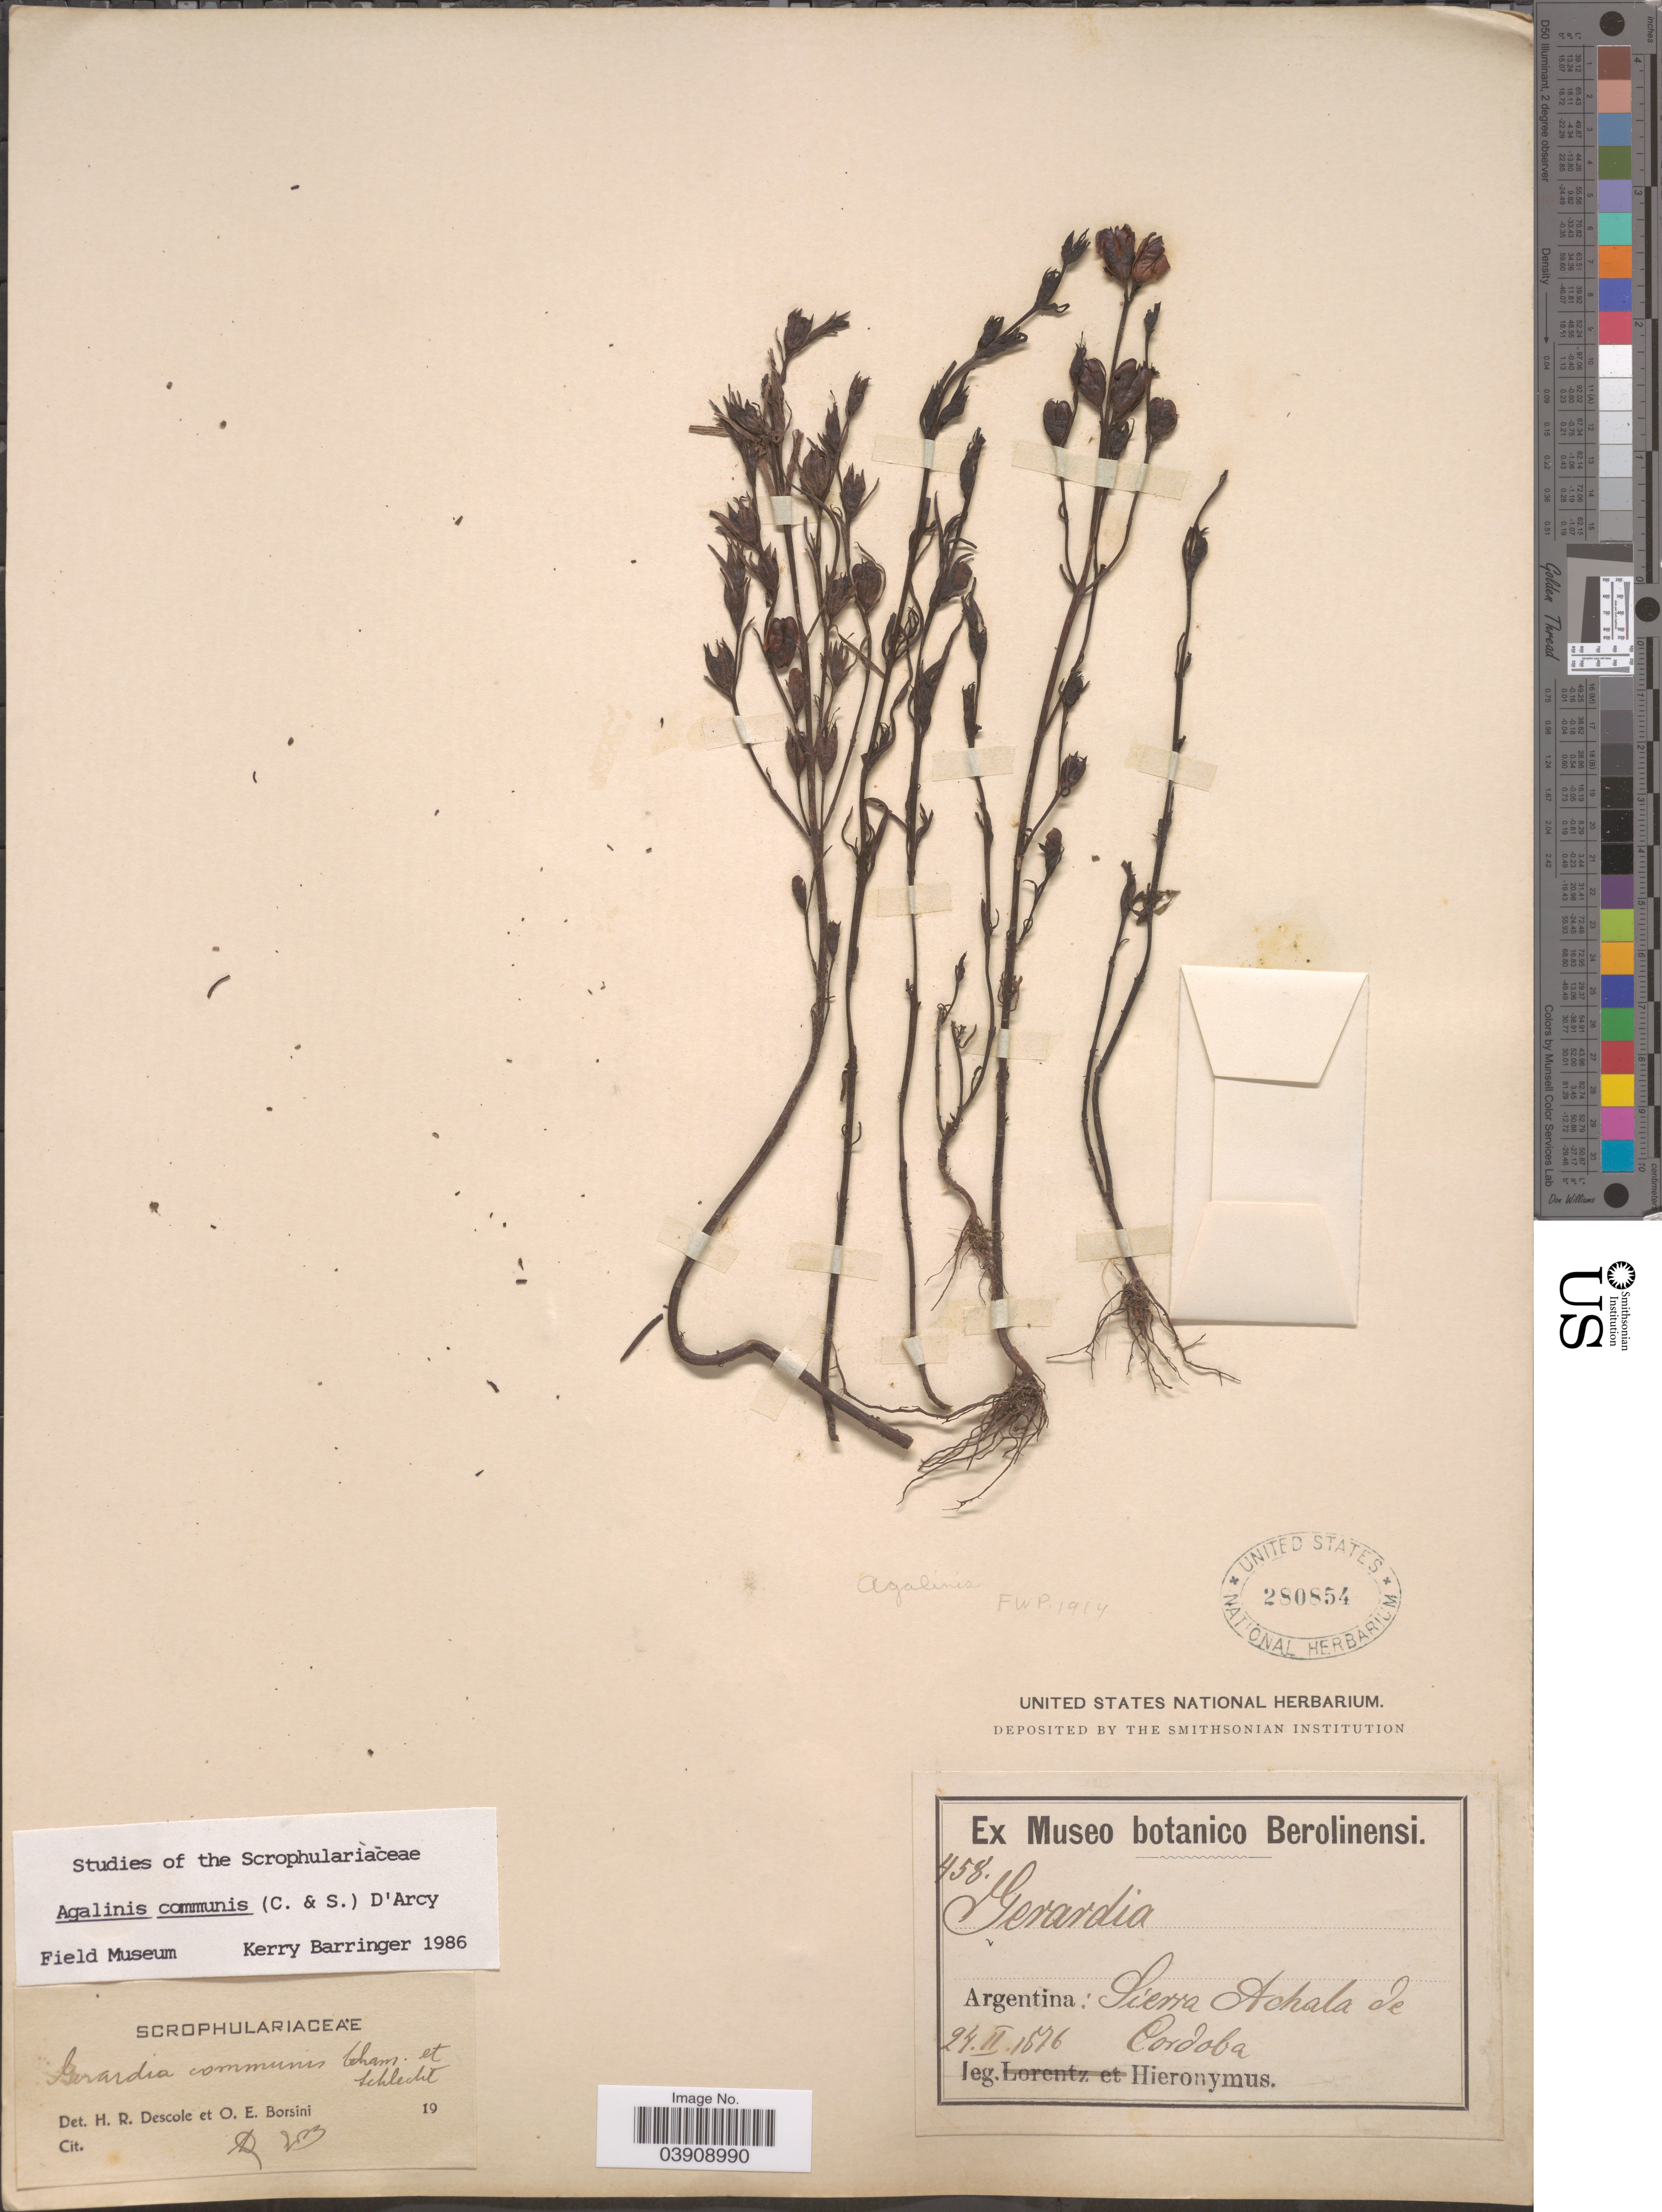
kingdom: Plantae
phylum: Tracheophyta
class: Magnoliopsida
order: Lamiales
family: Orobanchaceae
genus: Agalinis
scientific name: Agalinis communis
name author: (Cham. & Schltdl.) D'Arcy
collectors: -. Hieronymus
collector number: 458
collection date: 1876-02-24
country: Argentina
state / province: Cordoba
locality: Sierra Achala de Cordoba.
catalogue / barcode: US 280854